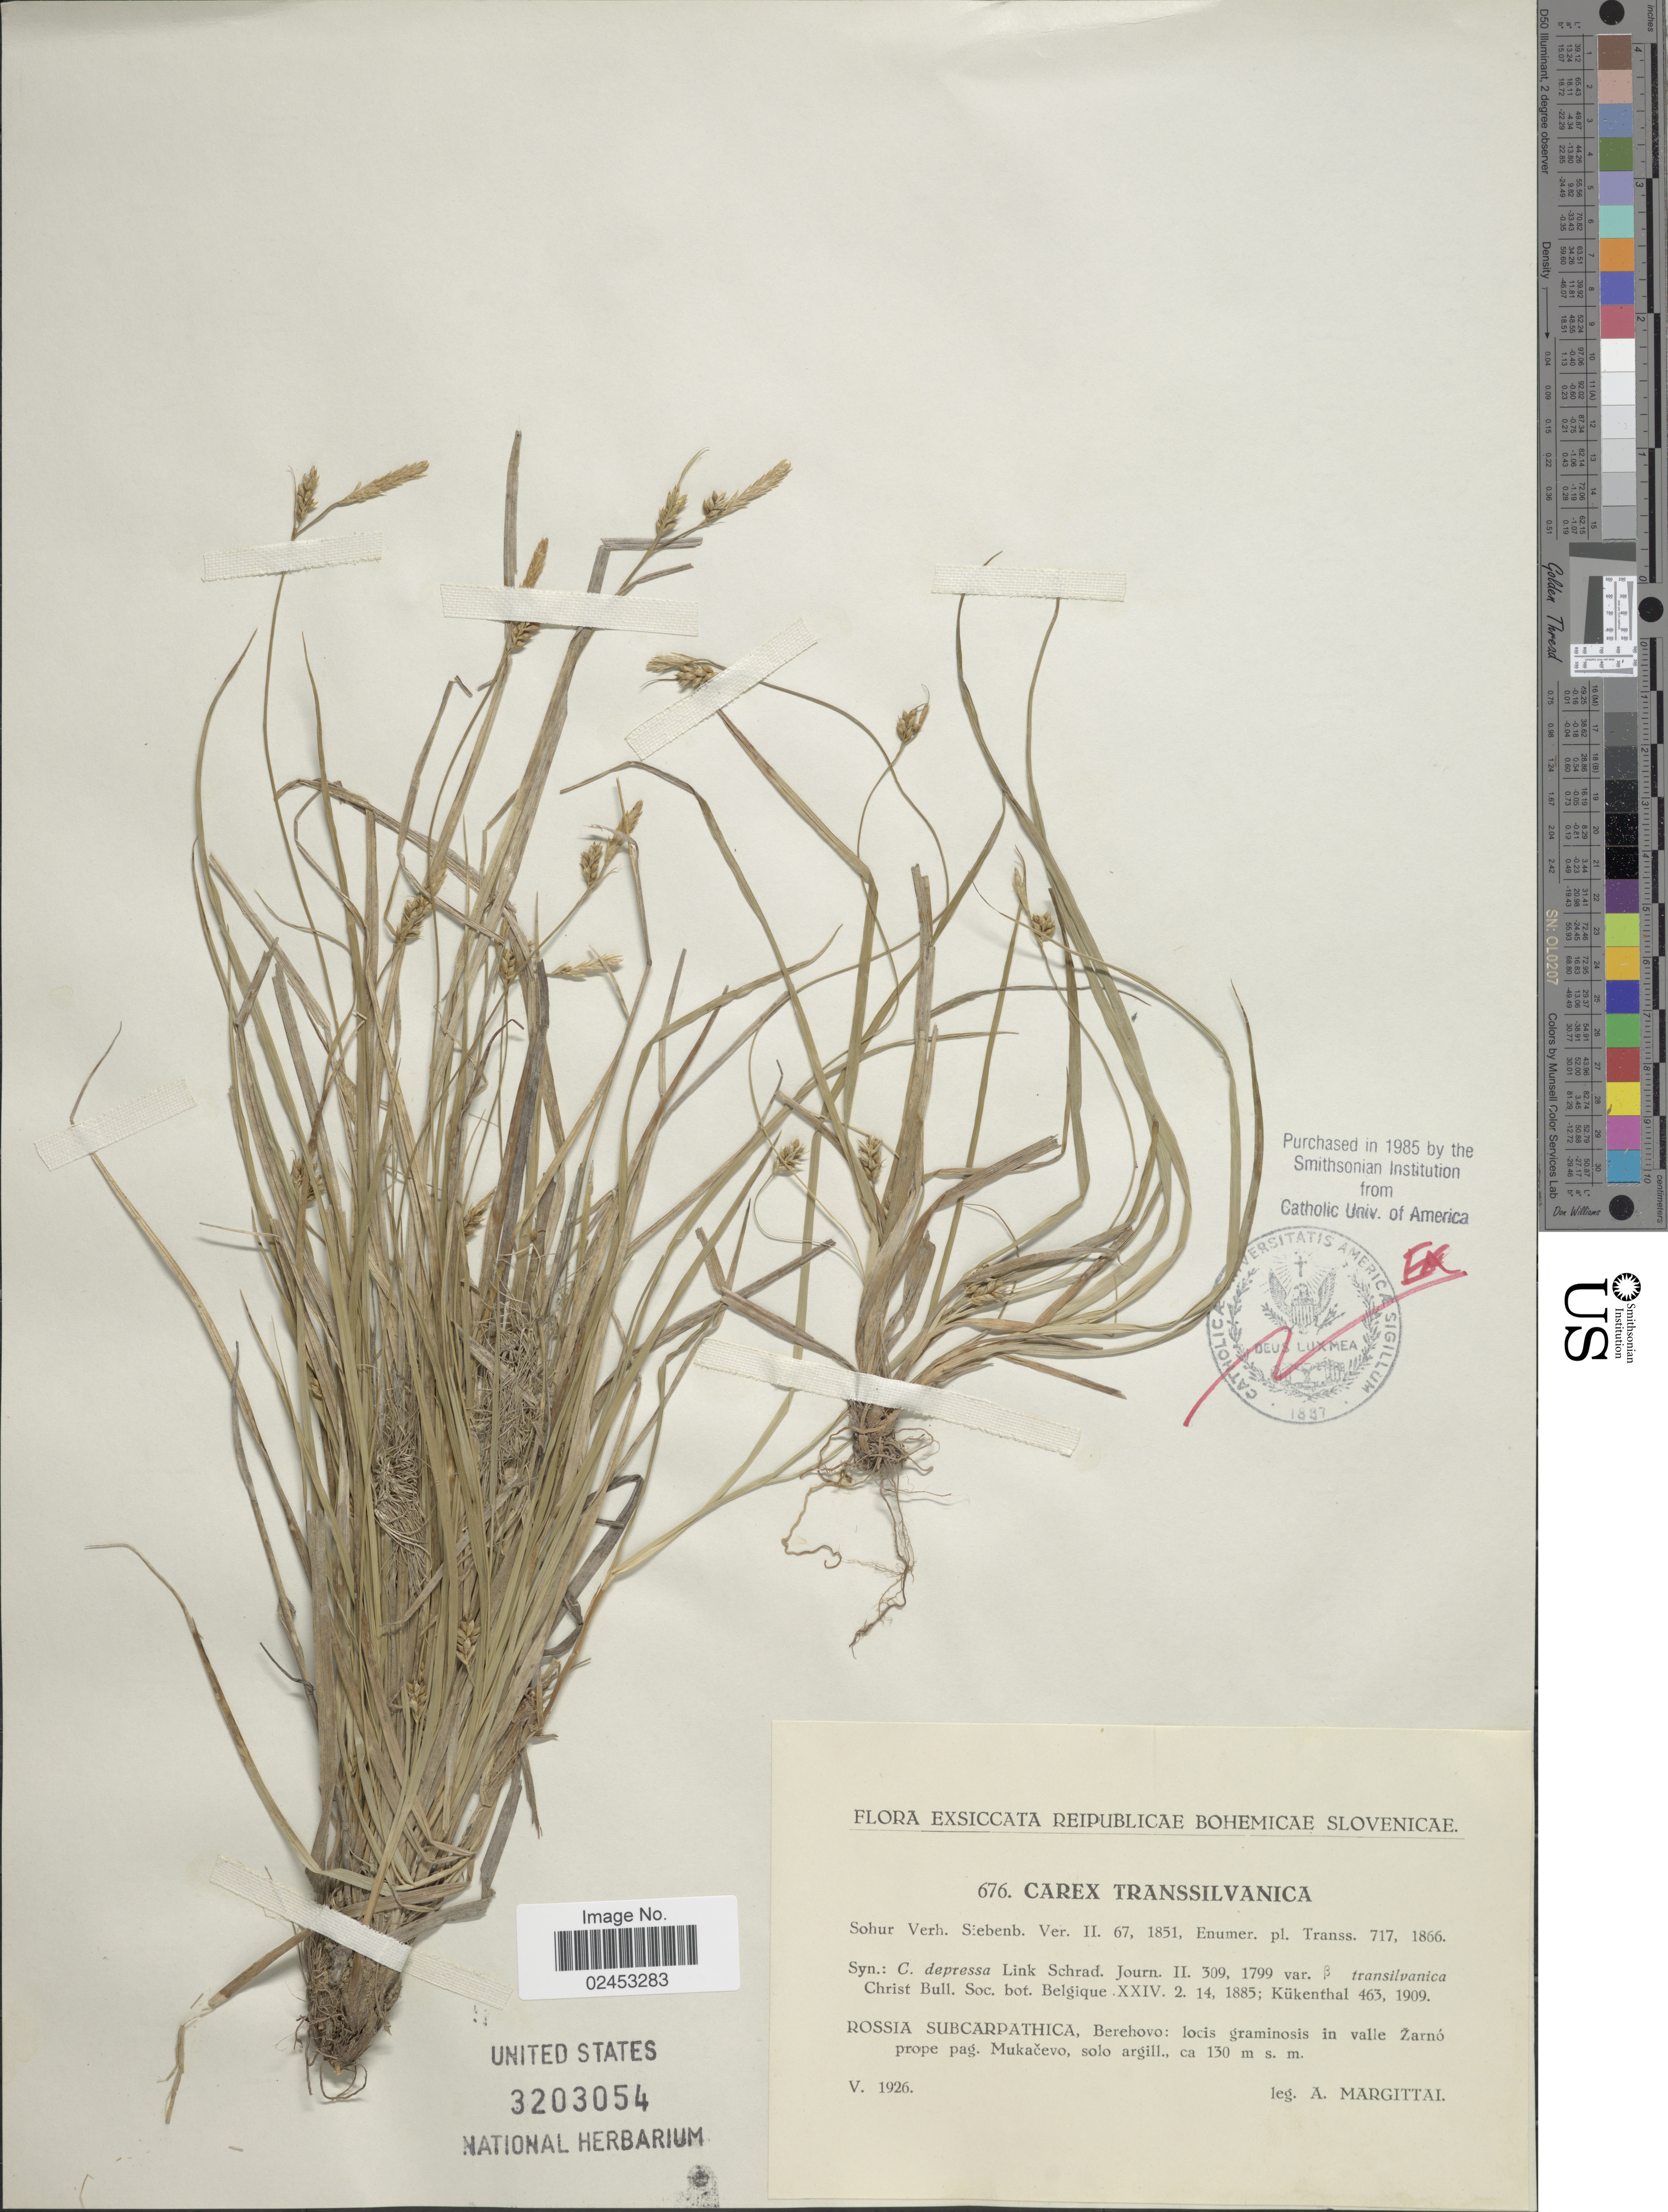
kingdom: Plantae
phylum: Tracheophyta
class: Liliopsida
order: Poales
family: Cyperaceae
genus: Carex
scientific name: Carex transsilvanica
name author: Schur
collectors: A. Margittai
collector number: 676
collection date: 1926-05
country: Ukraine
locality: Reipublicae Bohemicae Slovenicae, Rossia Subcarpathica, Berehovo: locis graminosis in valle Zarno prope pag. Mukacevo.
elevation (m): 130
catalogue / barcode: US 3203054